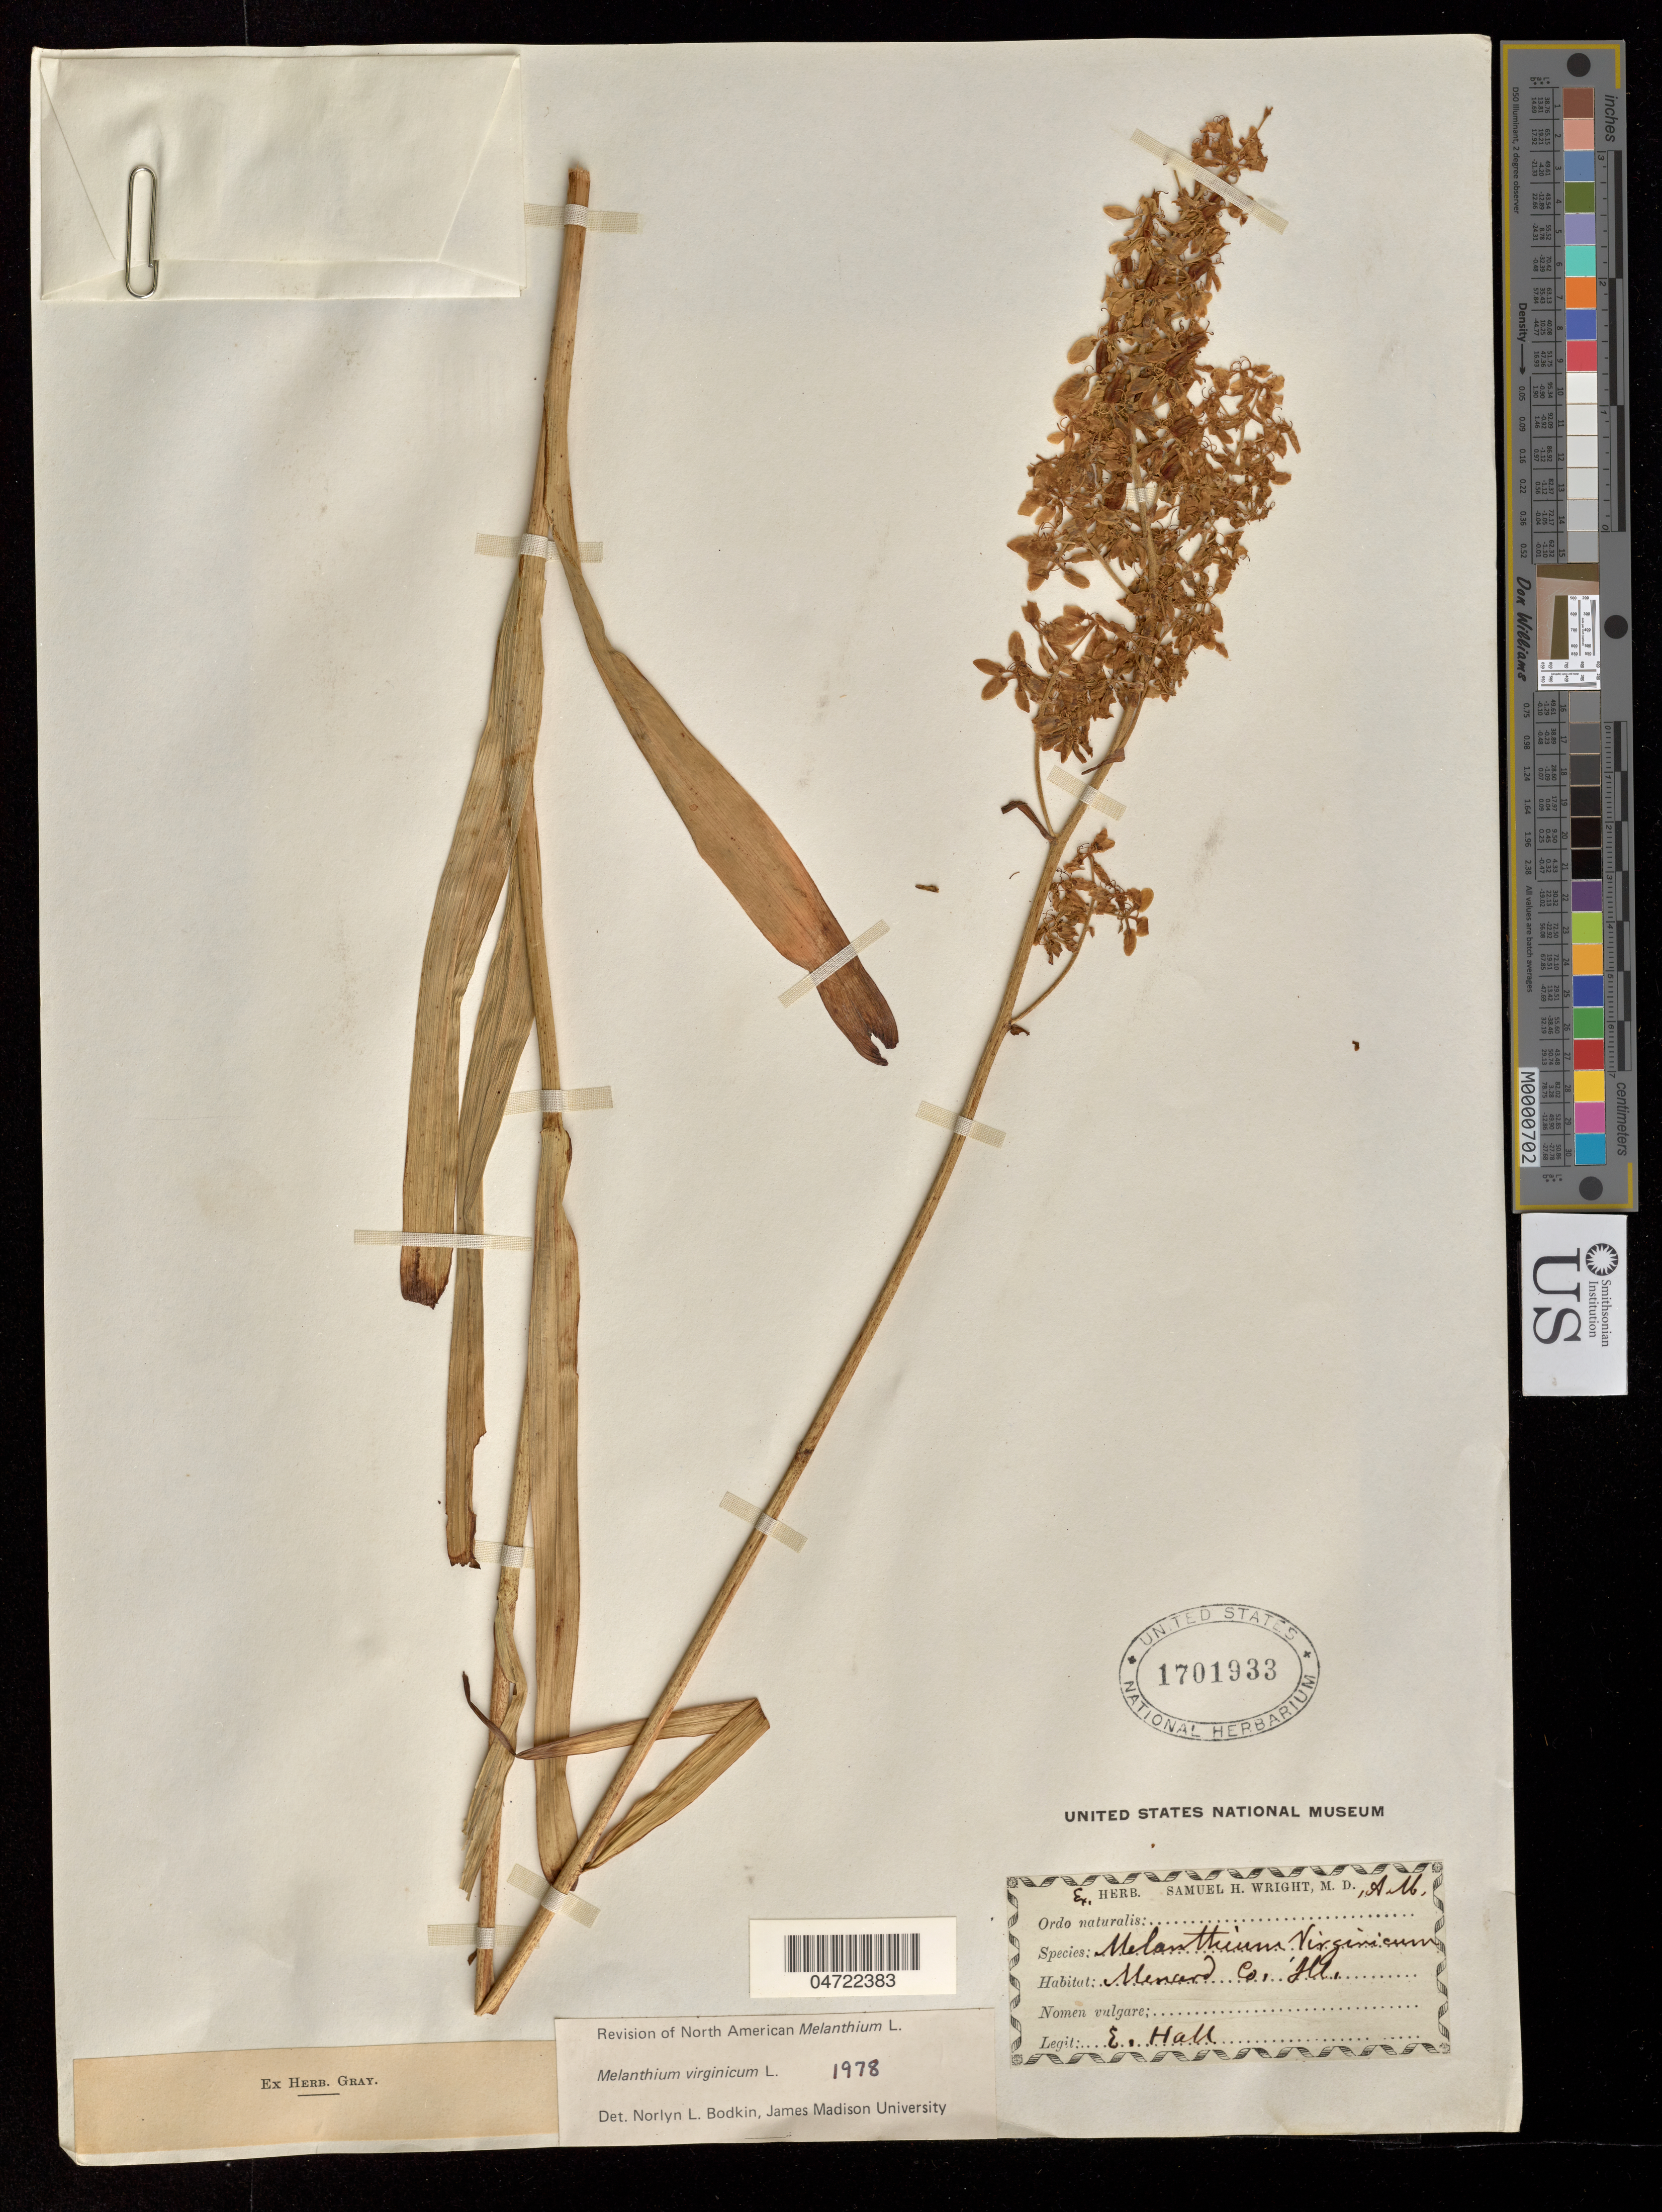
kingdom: Plantae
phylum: Tracheophyta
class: Liliopsida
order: Liliales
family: Melanthiaceae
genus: Melanthium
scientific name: Melanthium virginicum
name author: L.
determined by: Bodkin, N. L.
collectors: E. Hall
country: United States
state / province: Illinois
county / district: Menard County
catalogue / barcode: US 1701933